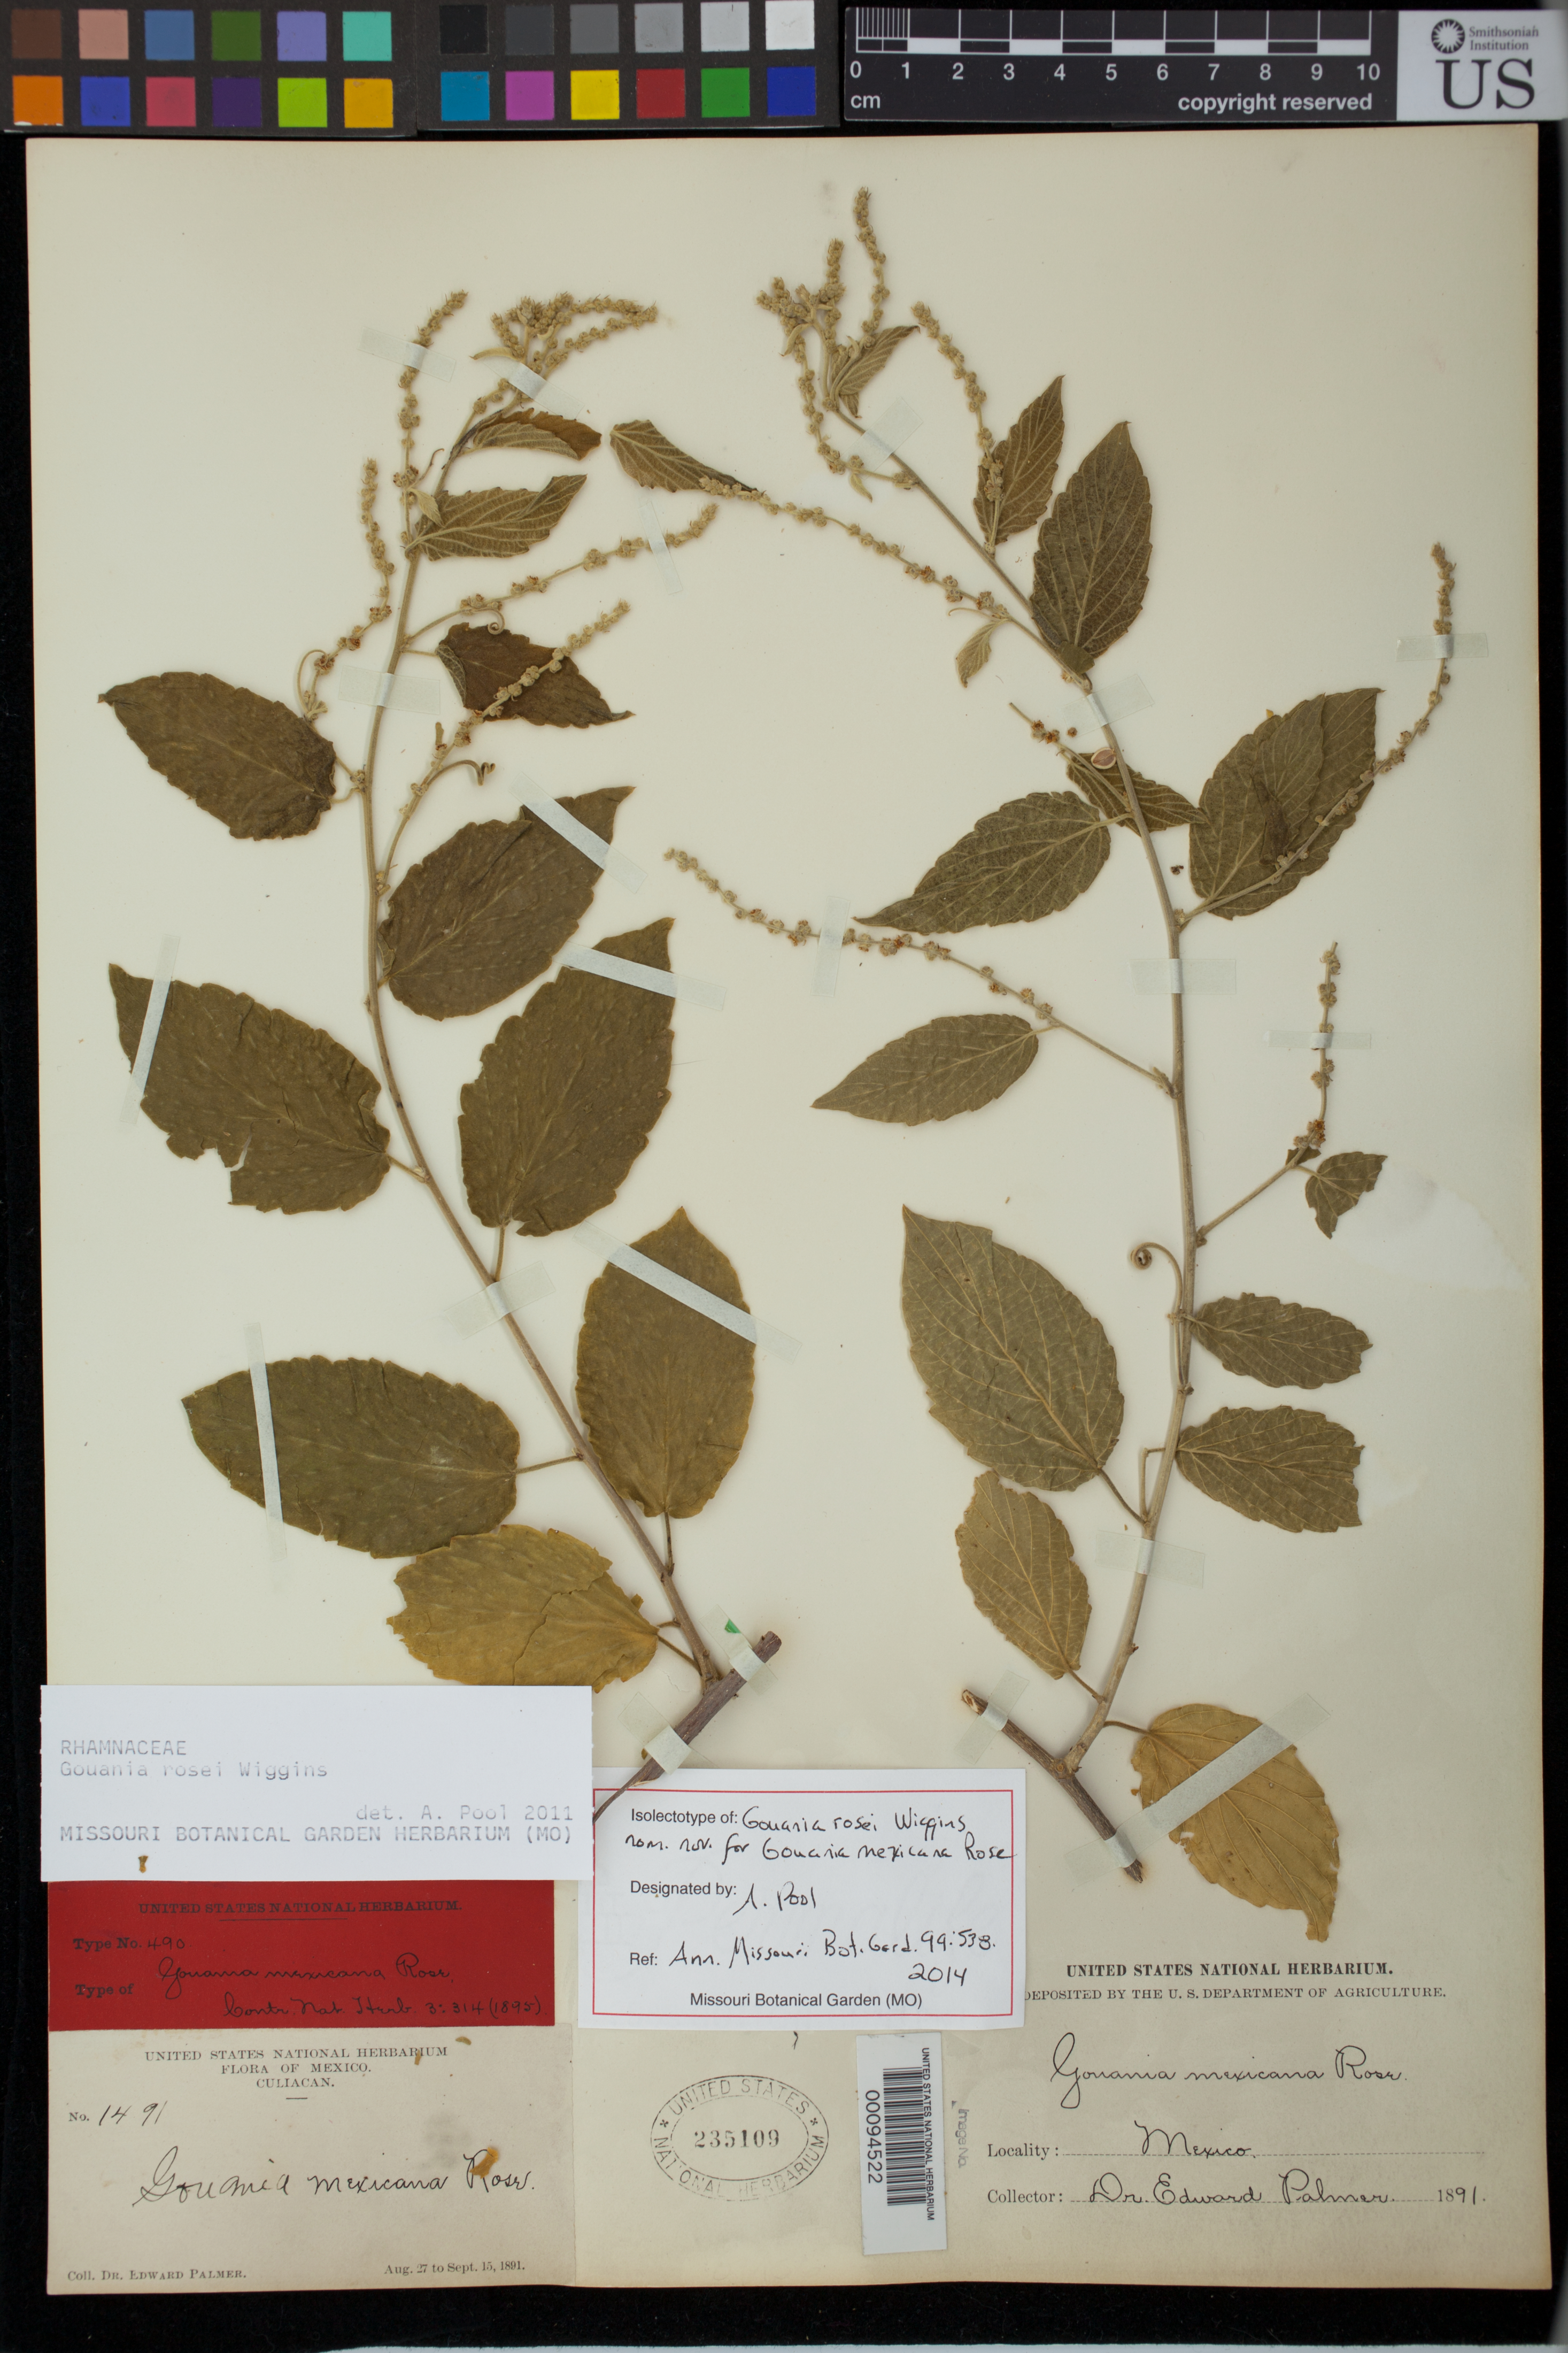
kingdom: Plantae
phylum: Tracheophyta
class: Magnoliopsida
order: Rosales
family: Rhamnaceae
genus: Gouania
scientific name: Gouania mexicana Rose, nom. illeg.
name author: Rose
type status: Isolectotype; Syntype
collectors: E. Palmer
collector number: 1491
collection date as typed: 27 Aug 1891 to 15 Sep 1891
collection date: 1891-08-27/1891-09-15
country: Mexico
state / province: Sinaloa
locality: Culiacan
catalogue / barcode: US 235109